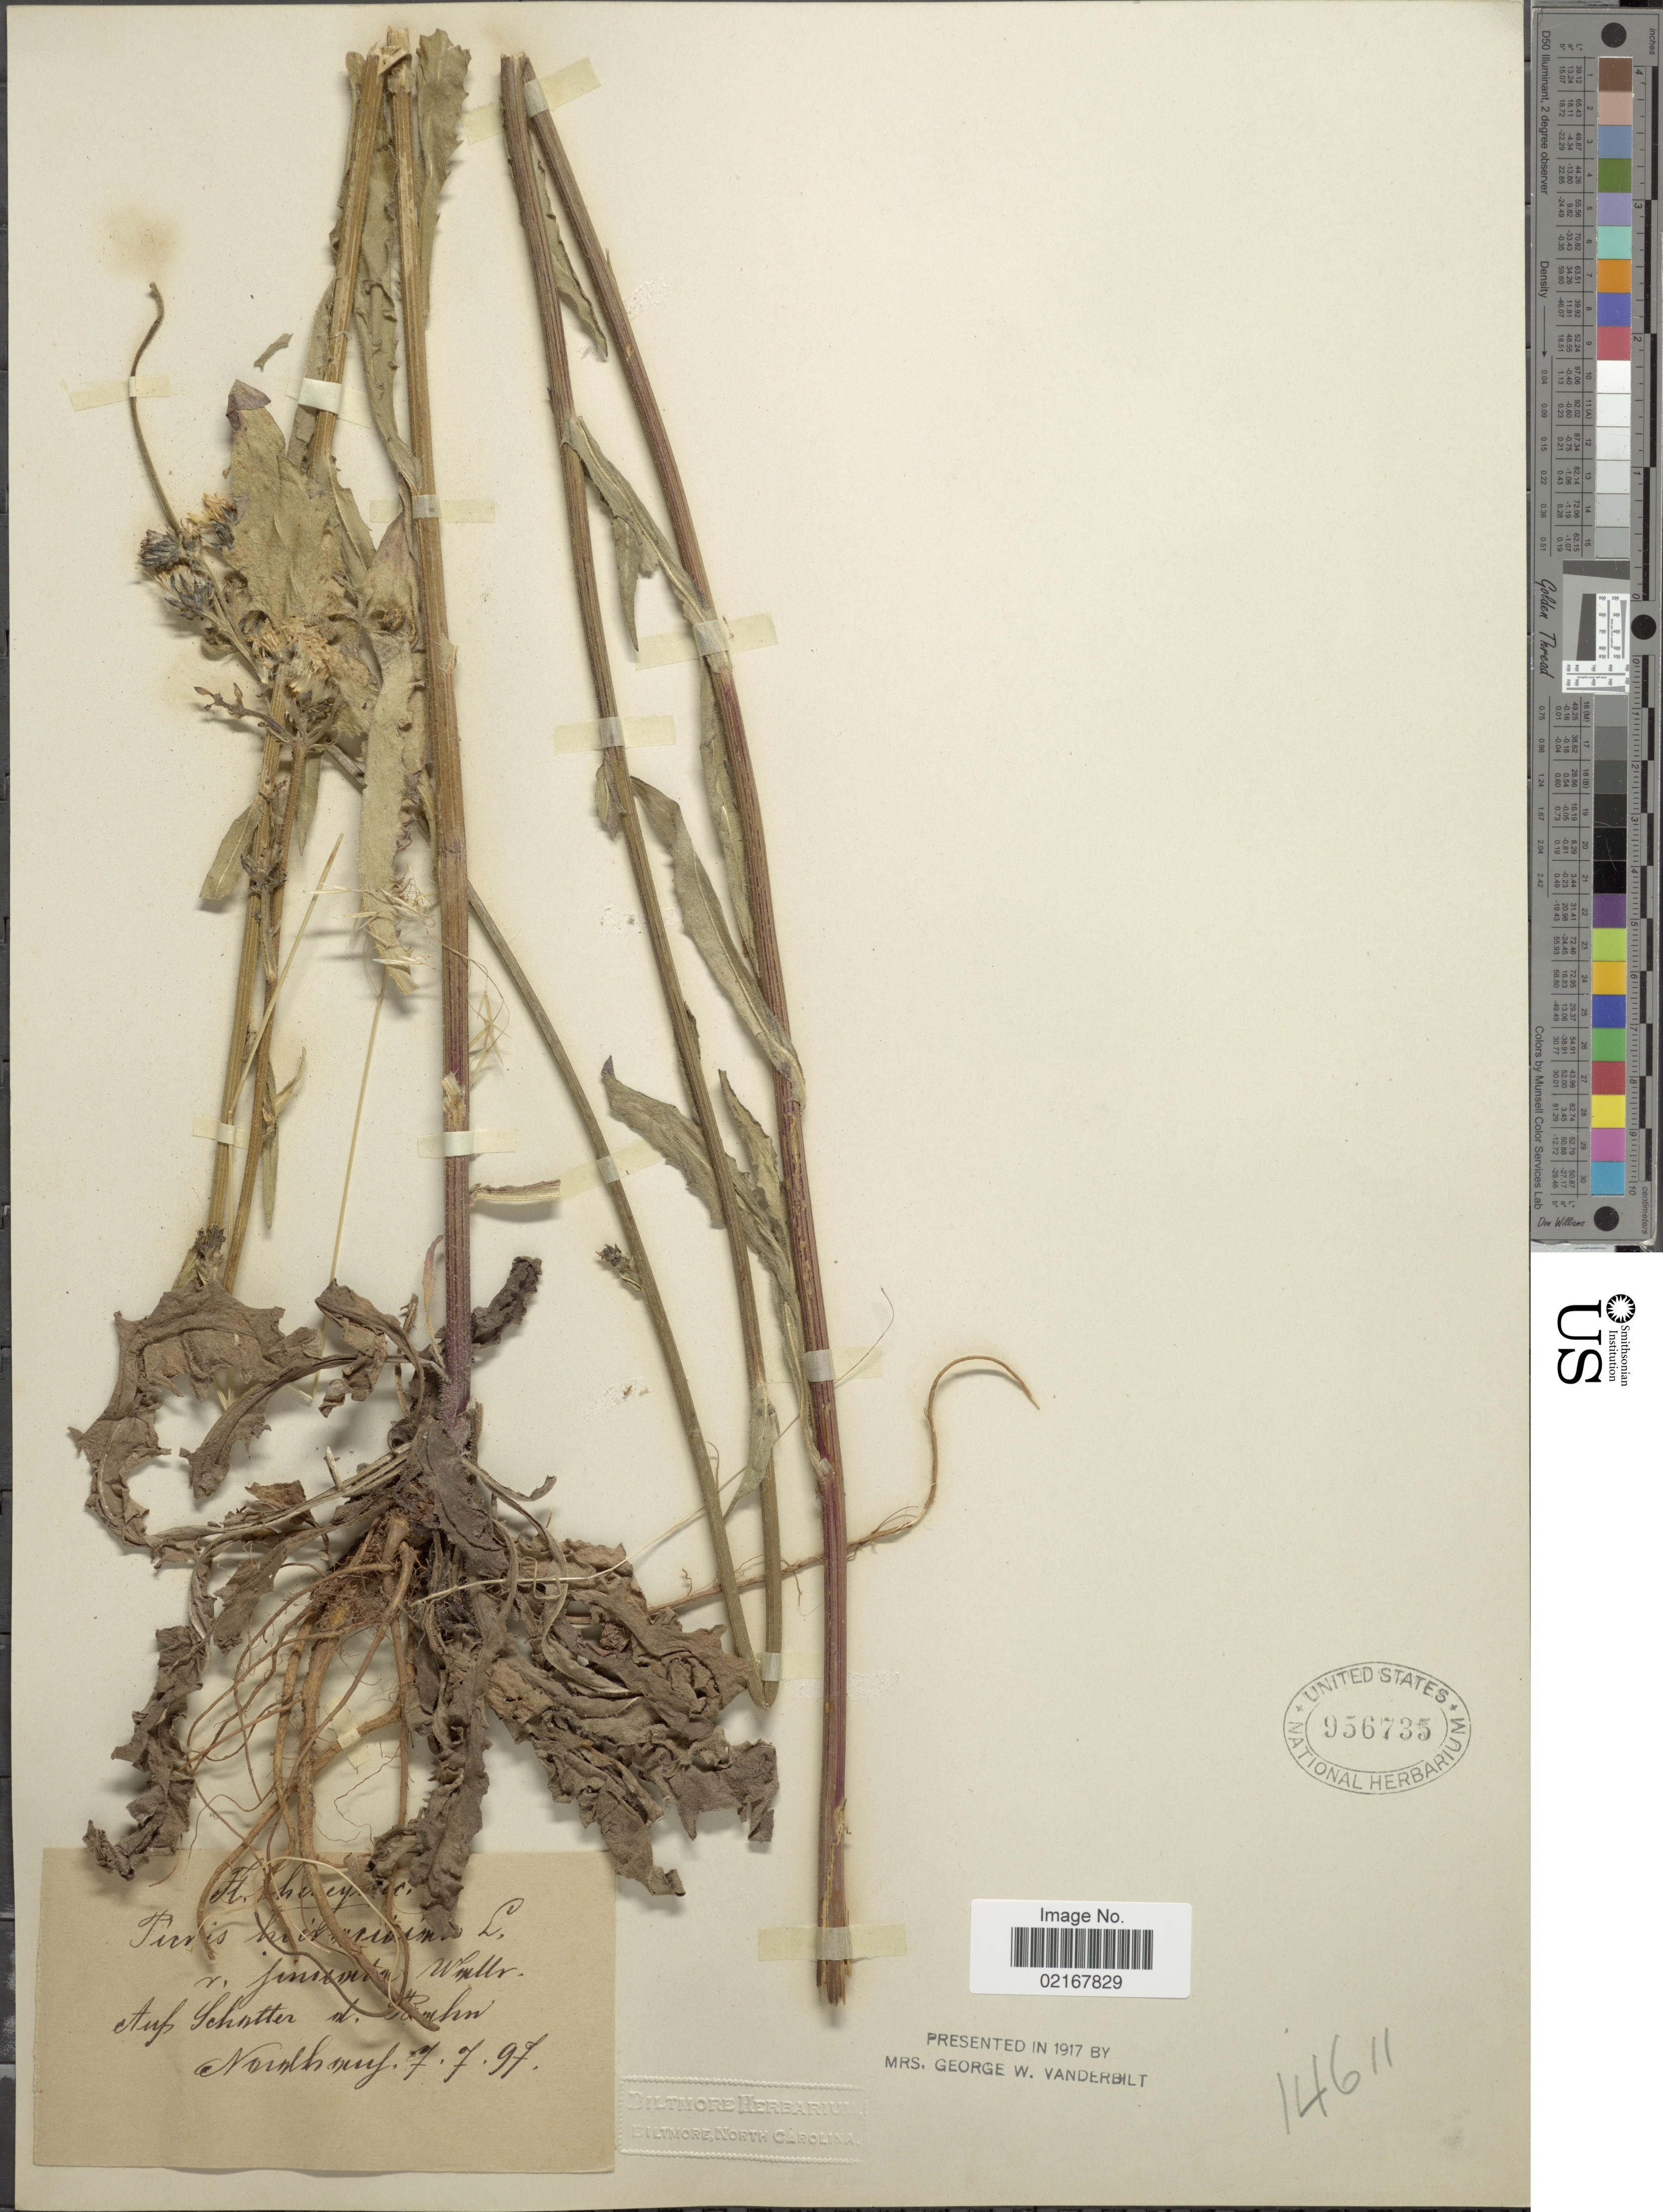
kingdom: Plantae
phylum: Tracheophyta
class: Magnoliopsida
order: Asterales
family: Asteraceae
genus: Picris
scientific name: Picris hieracioides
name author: L.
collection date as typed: Transcribed d/m/y: 7/7/97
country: Germany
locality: Auf Schutter d. [illegible text]hn[interpreted]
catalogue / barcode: US 956735